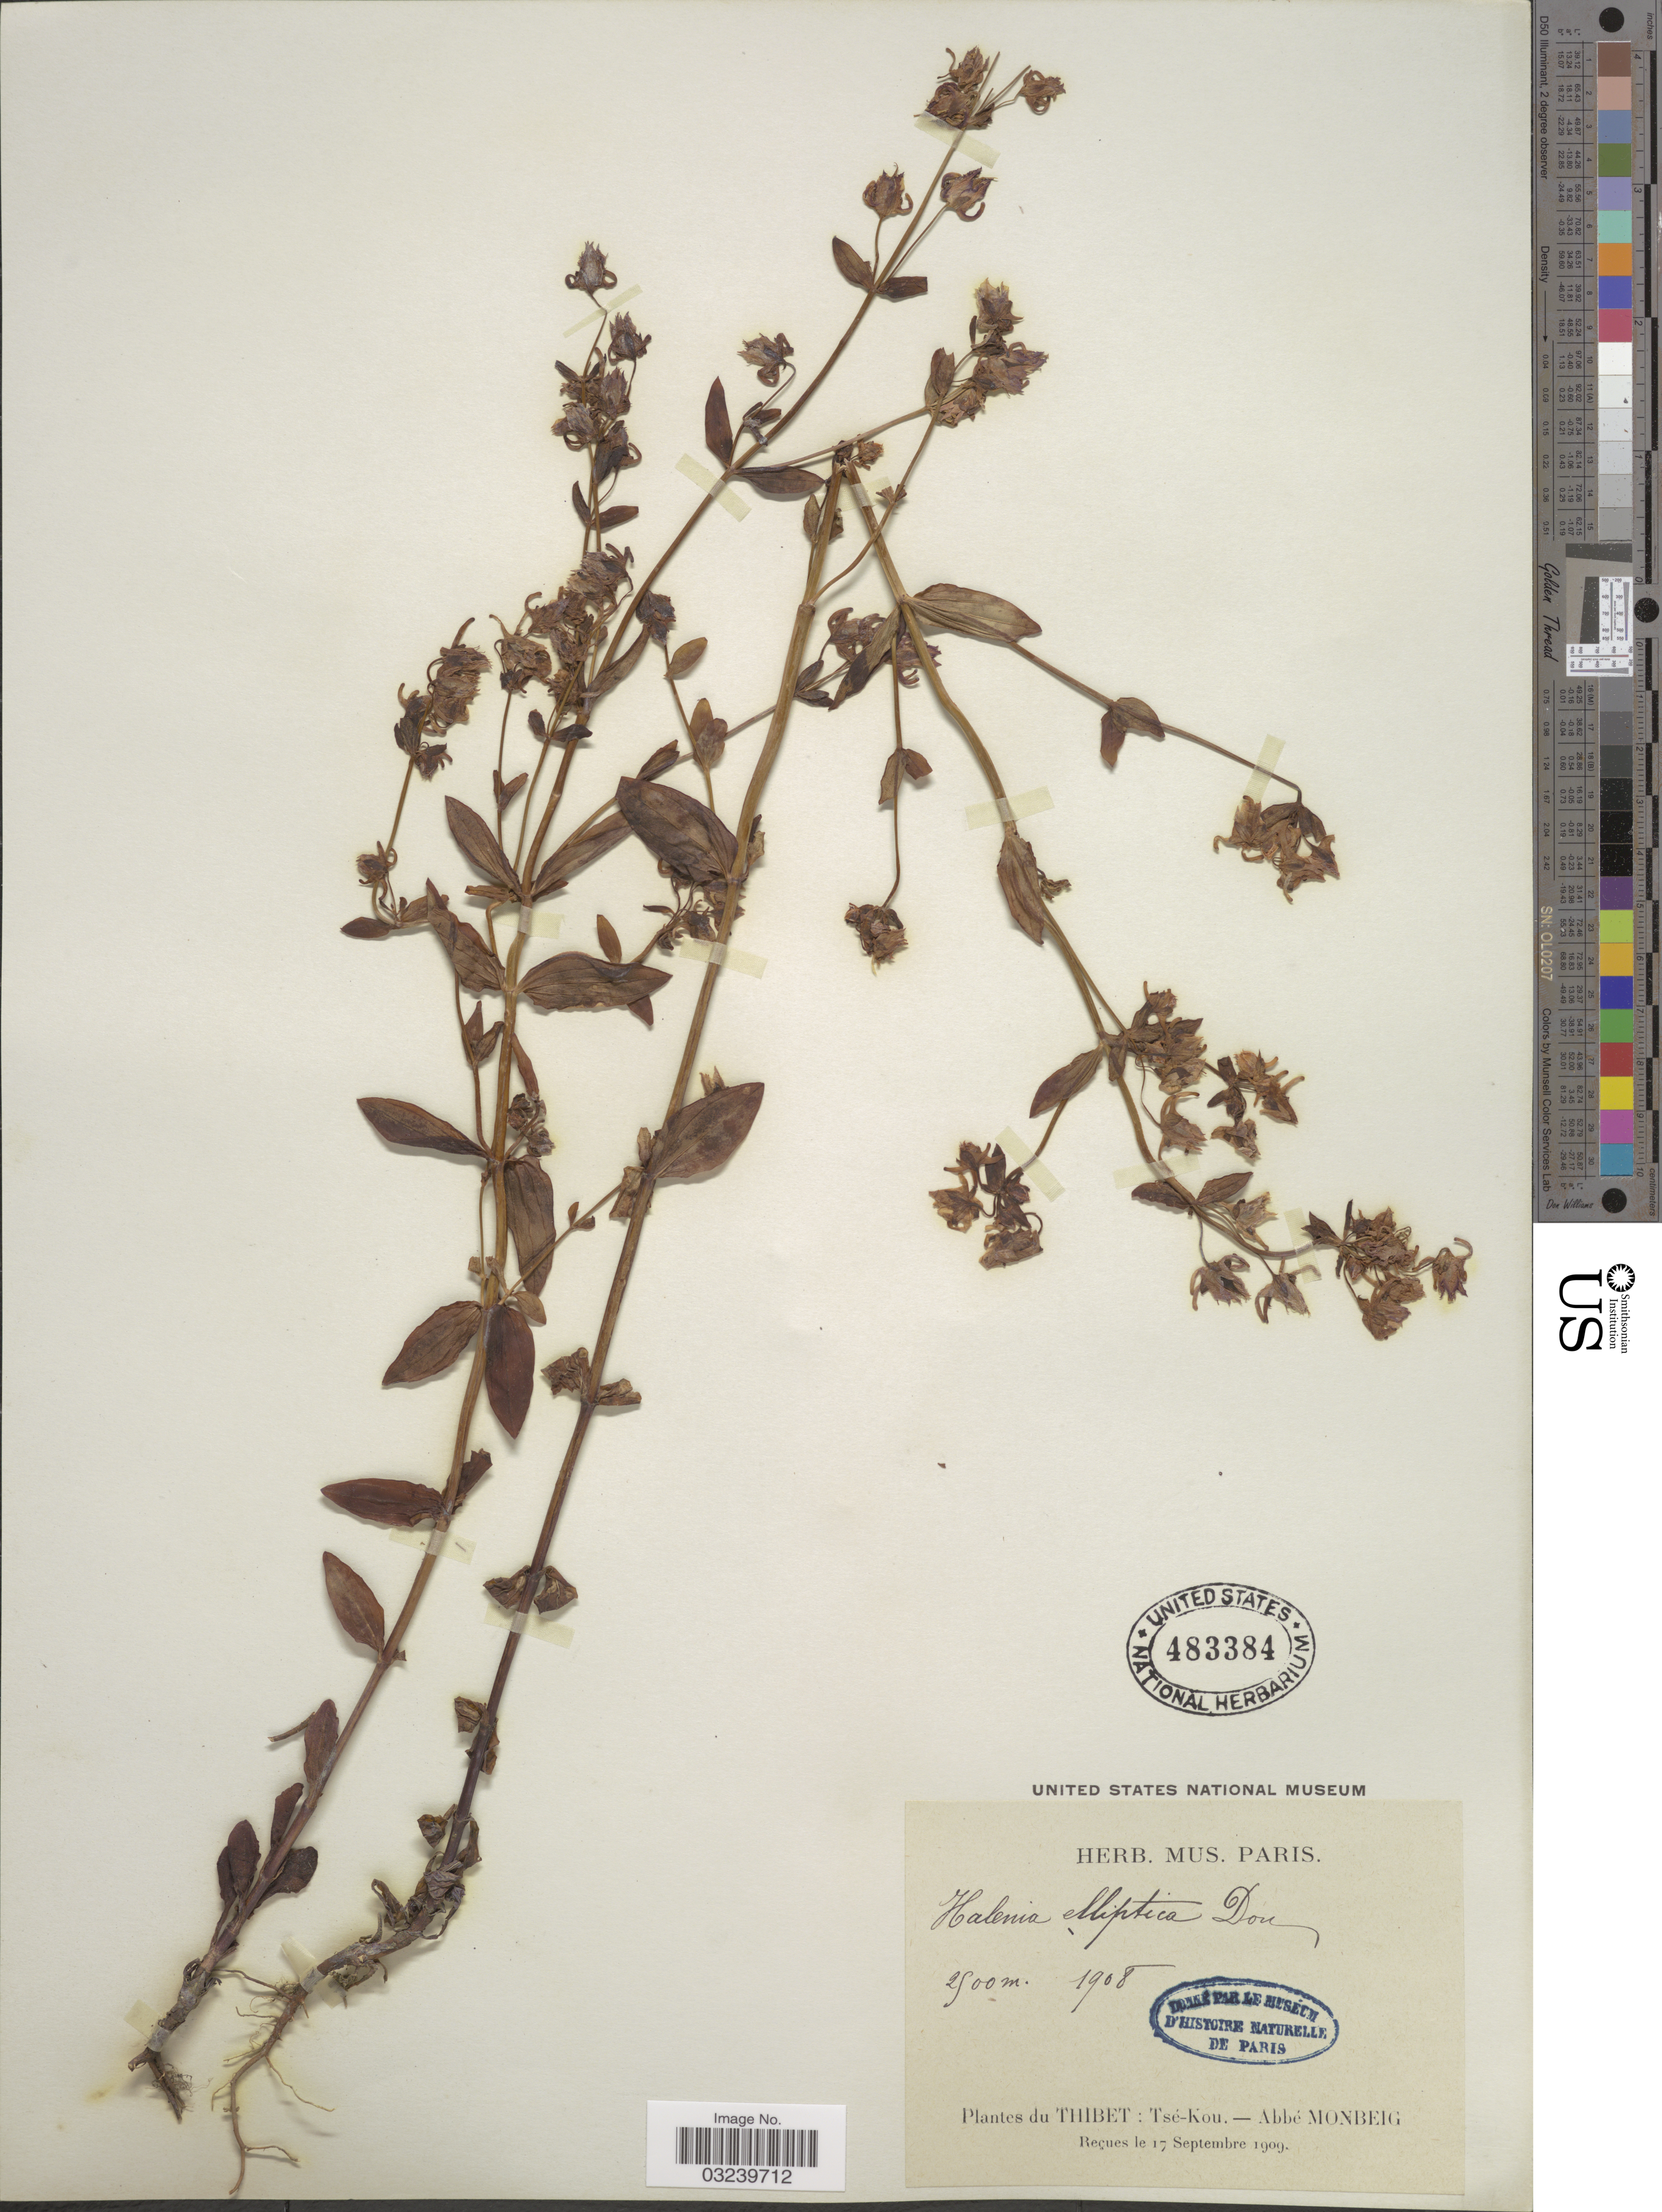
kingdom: Plantae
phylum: Tracheophyta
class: Magnoliopsida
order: Gentianales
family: Gentianaceae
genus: Halenia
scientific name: Halenia elliptica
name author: D. Don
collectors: A. Monbeig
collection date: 1908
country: China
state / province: Xizang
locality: Thibet: Tsé-Kou.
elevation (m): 2500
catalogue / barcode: US 483384